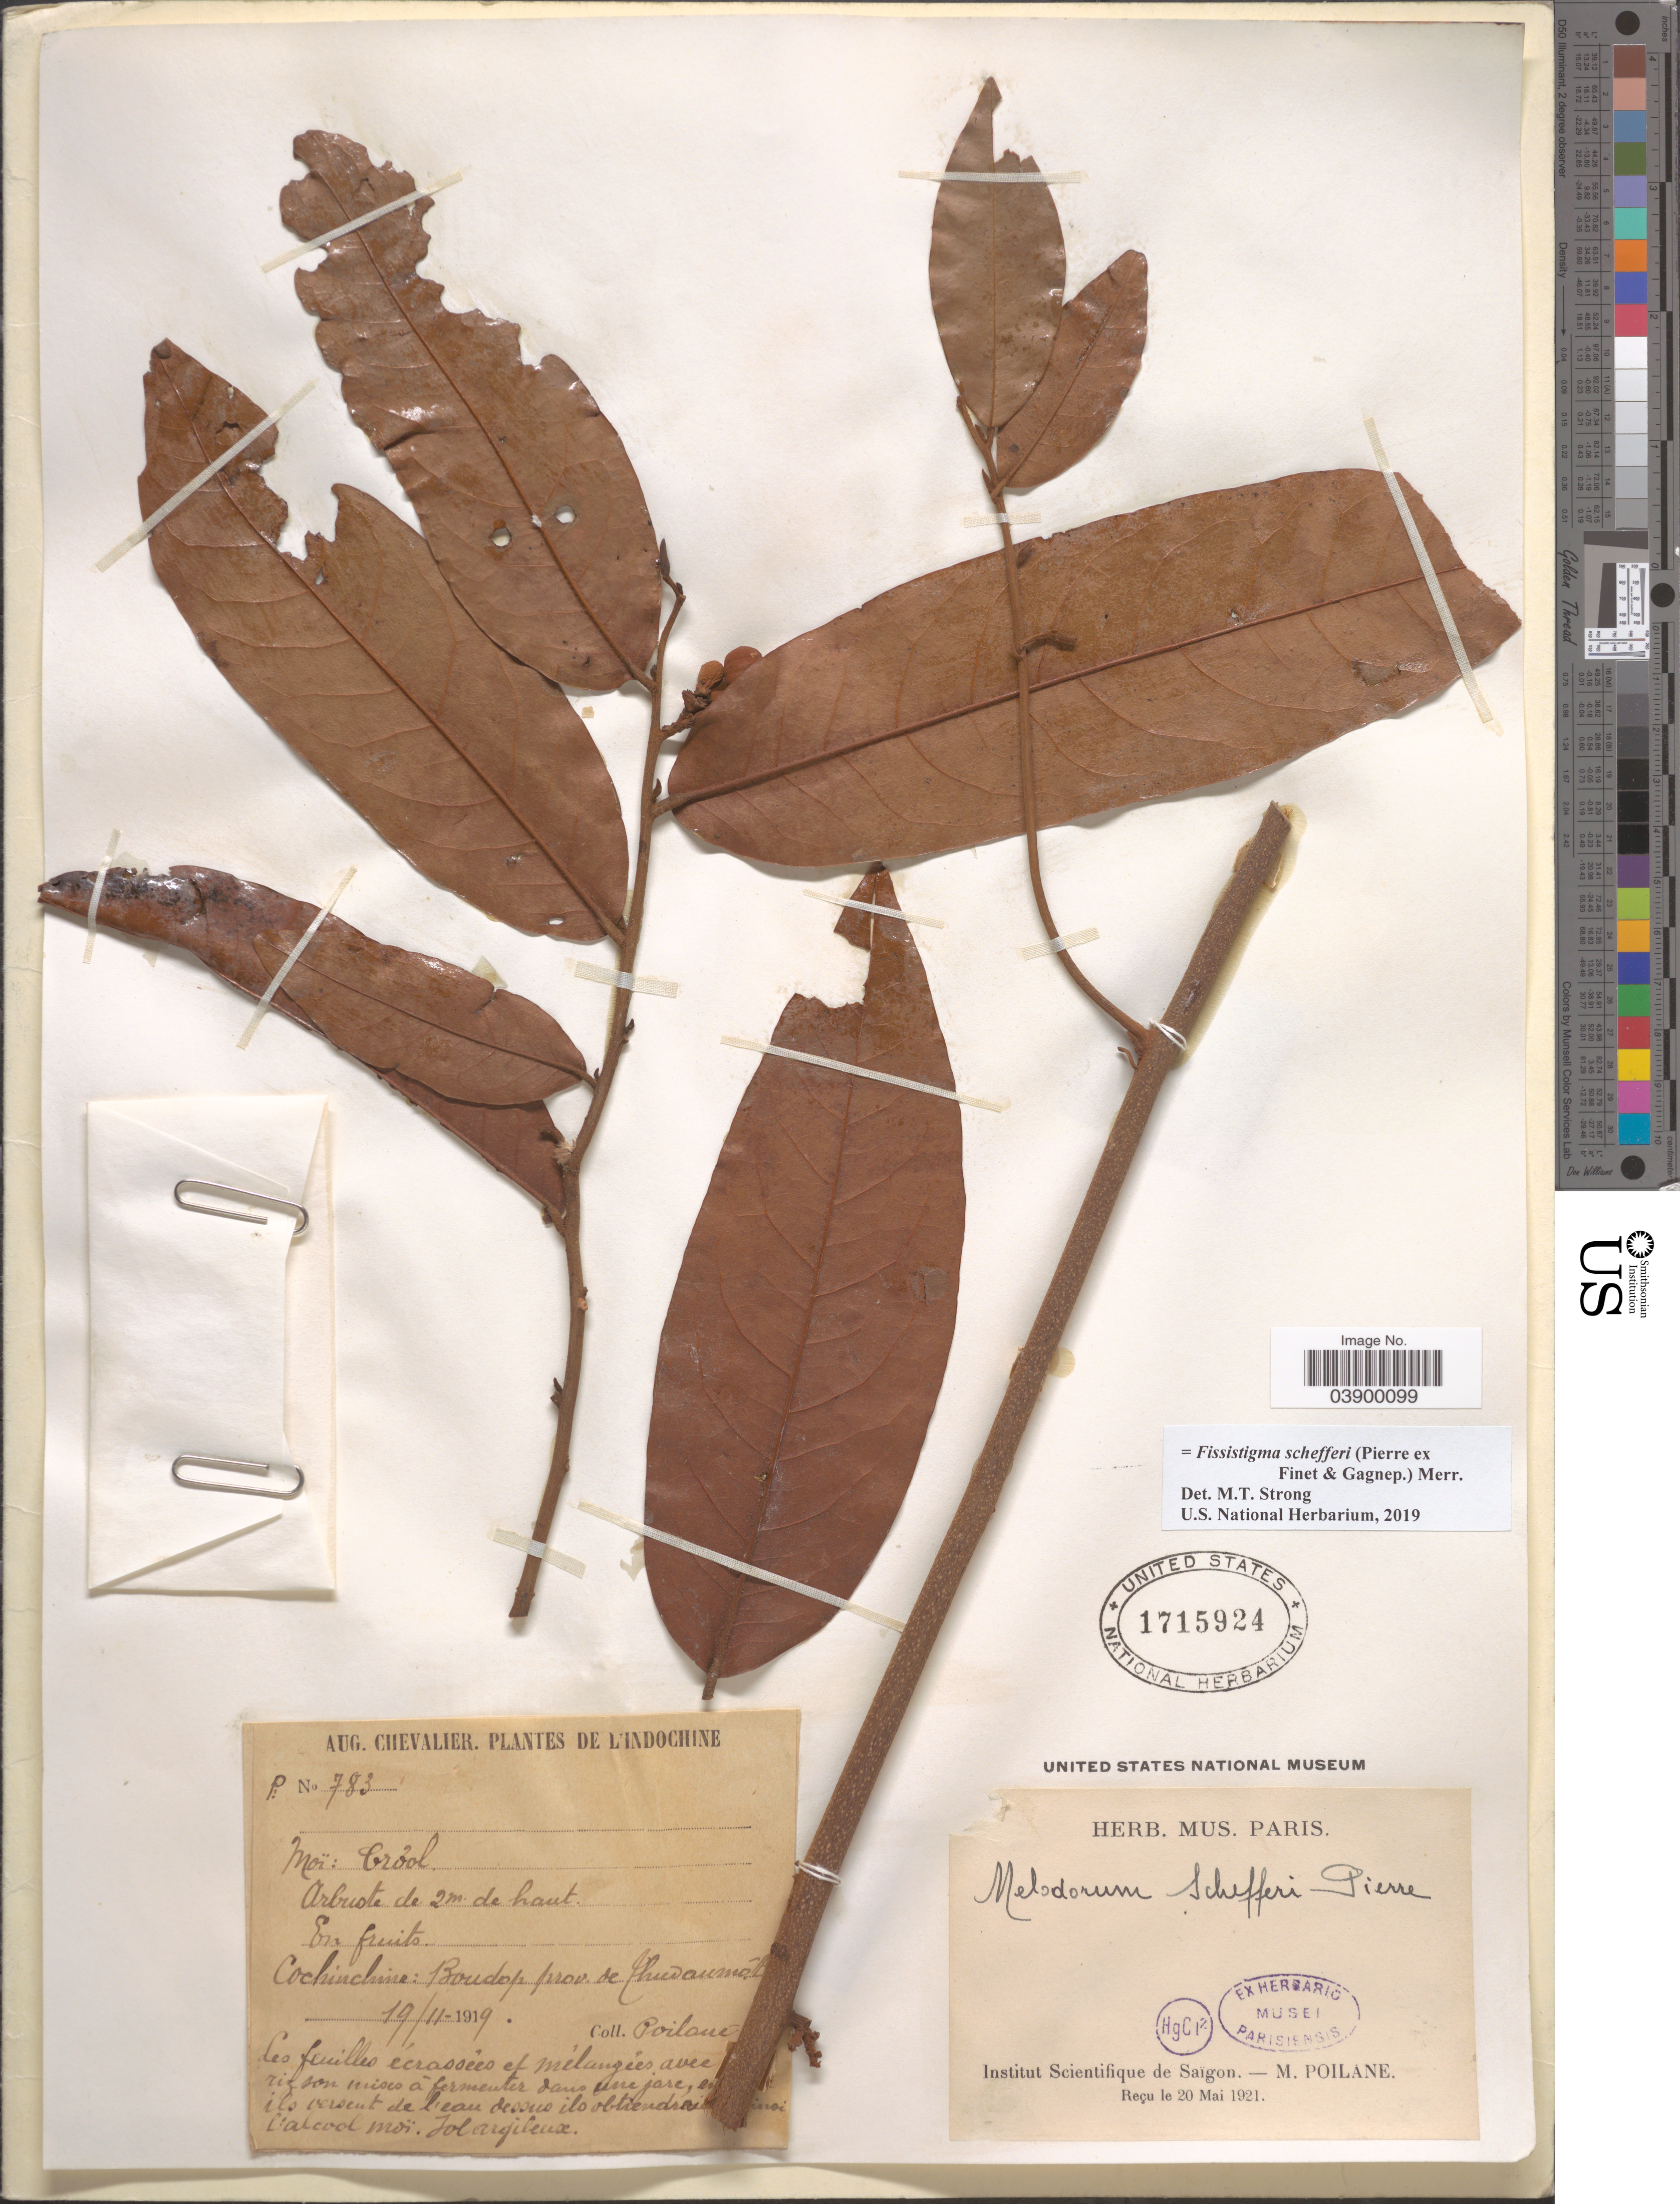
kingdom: Plantae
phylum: Tracheophyta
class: Magnoliopsida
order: Magnoliales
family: Annonaceae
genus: Fissistigma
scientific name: Fissistigma schefferi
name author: (Pierre ex Finet & Gagnep.) Merr.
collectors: M. Poilane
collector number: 783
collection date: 1919-11-19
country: Vietnam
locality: L'Indochine. Cochinchine: Boudop prov. de Chudaumót.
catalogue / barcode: US 1715924